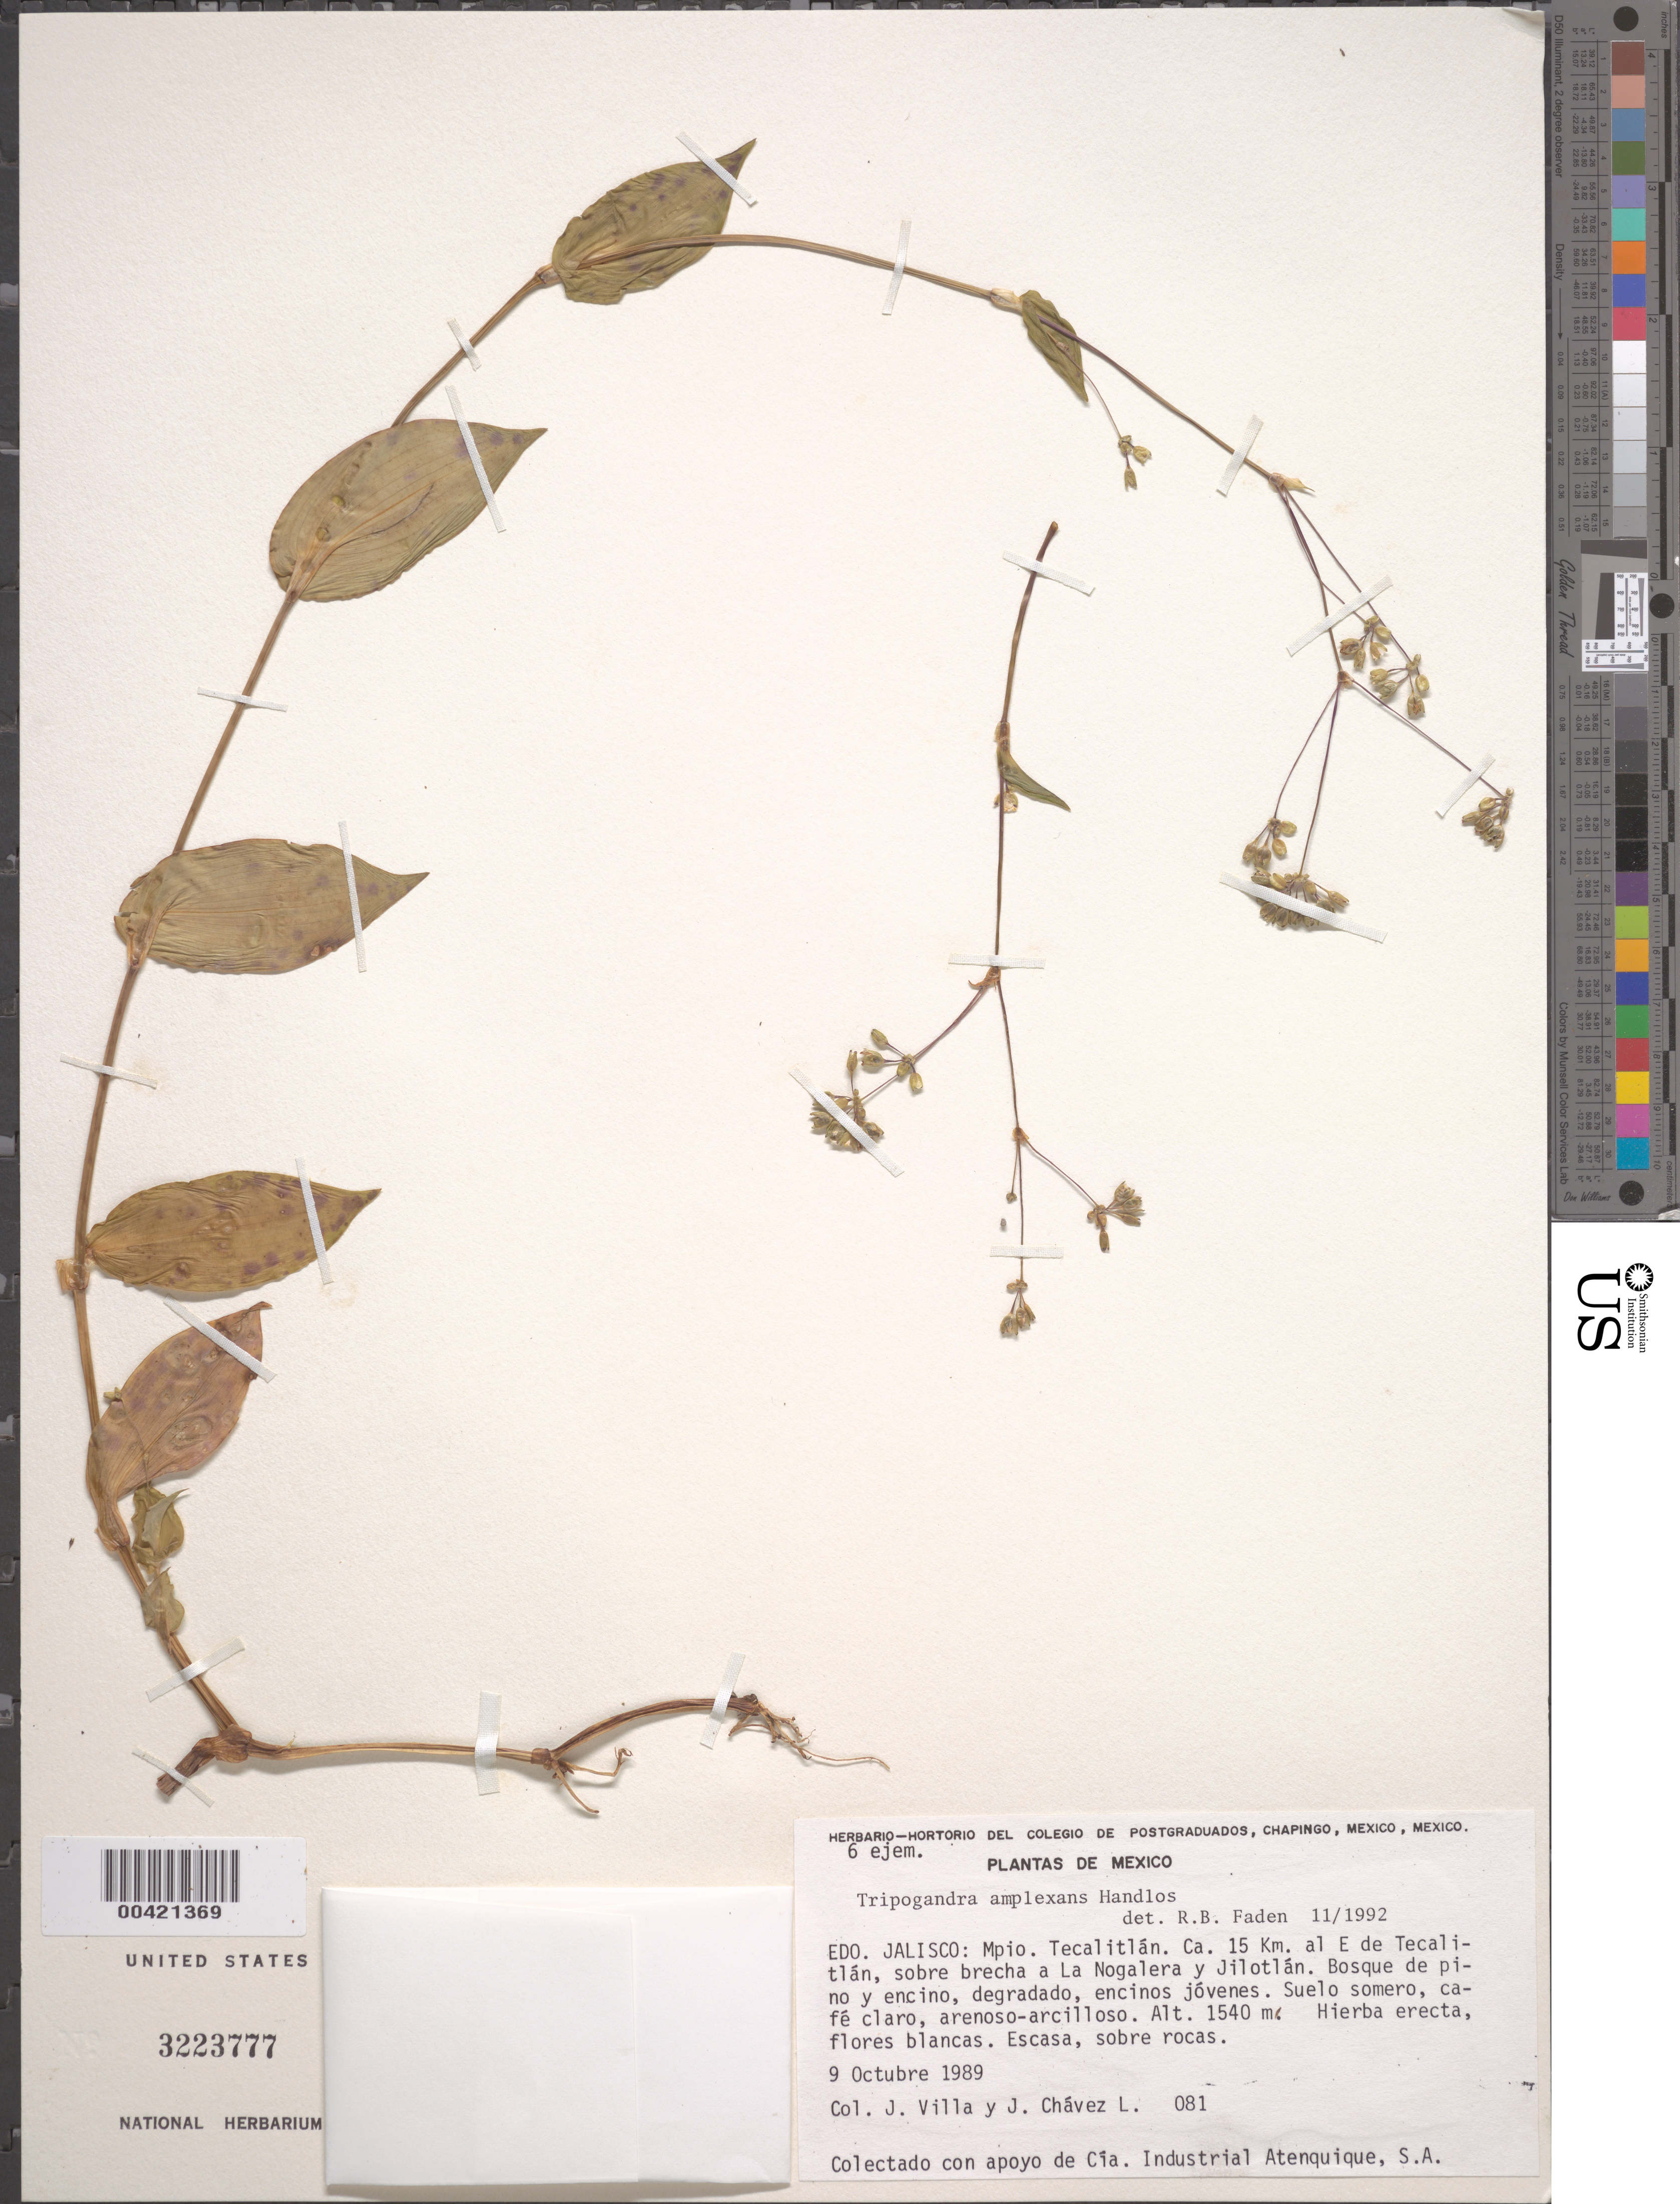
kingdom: Plantae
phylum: Tracheophyta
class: Liliopsida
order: Commelinales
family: Commelinaceae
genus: Tripogandra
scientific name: Tripogandra amplexans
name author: Handlos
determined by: Faden, Robert B., (US), Smithsonian Institution - National Museum of Natural History (UNITED STATES)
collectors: J. Villa C. & J. Chavez L.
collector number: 081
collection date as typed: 09 Oct 1989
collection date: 1989-10-09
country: Mexico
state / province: Jalisco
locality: Tecalitlan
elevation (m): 1540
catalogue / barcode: US 3223777